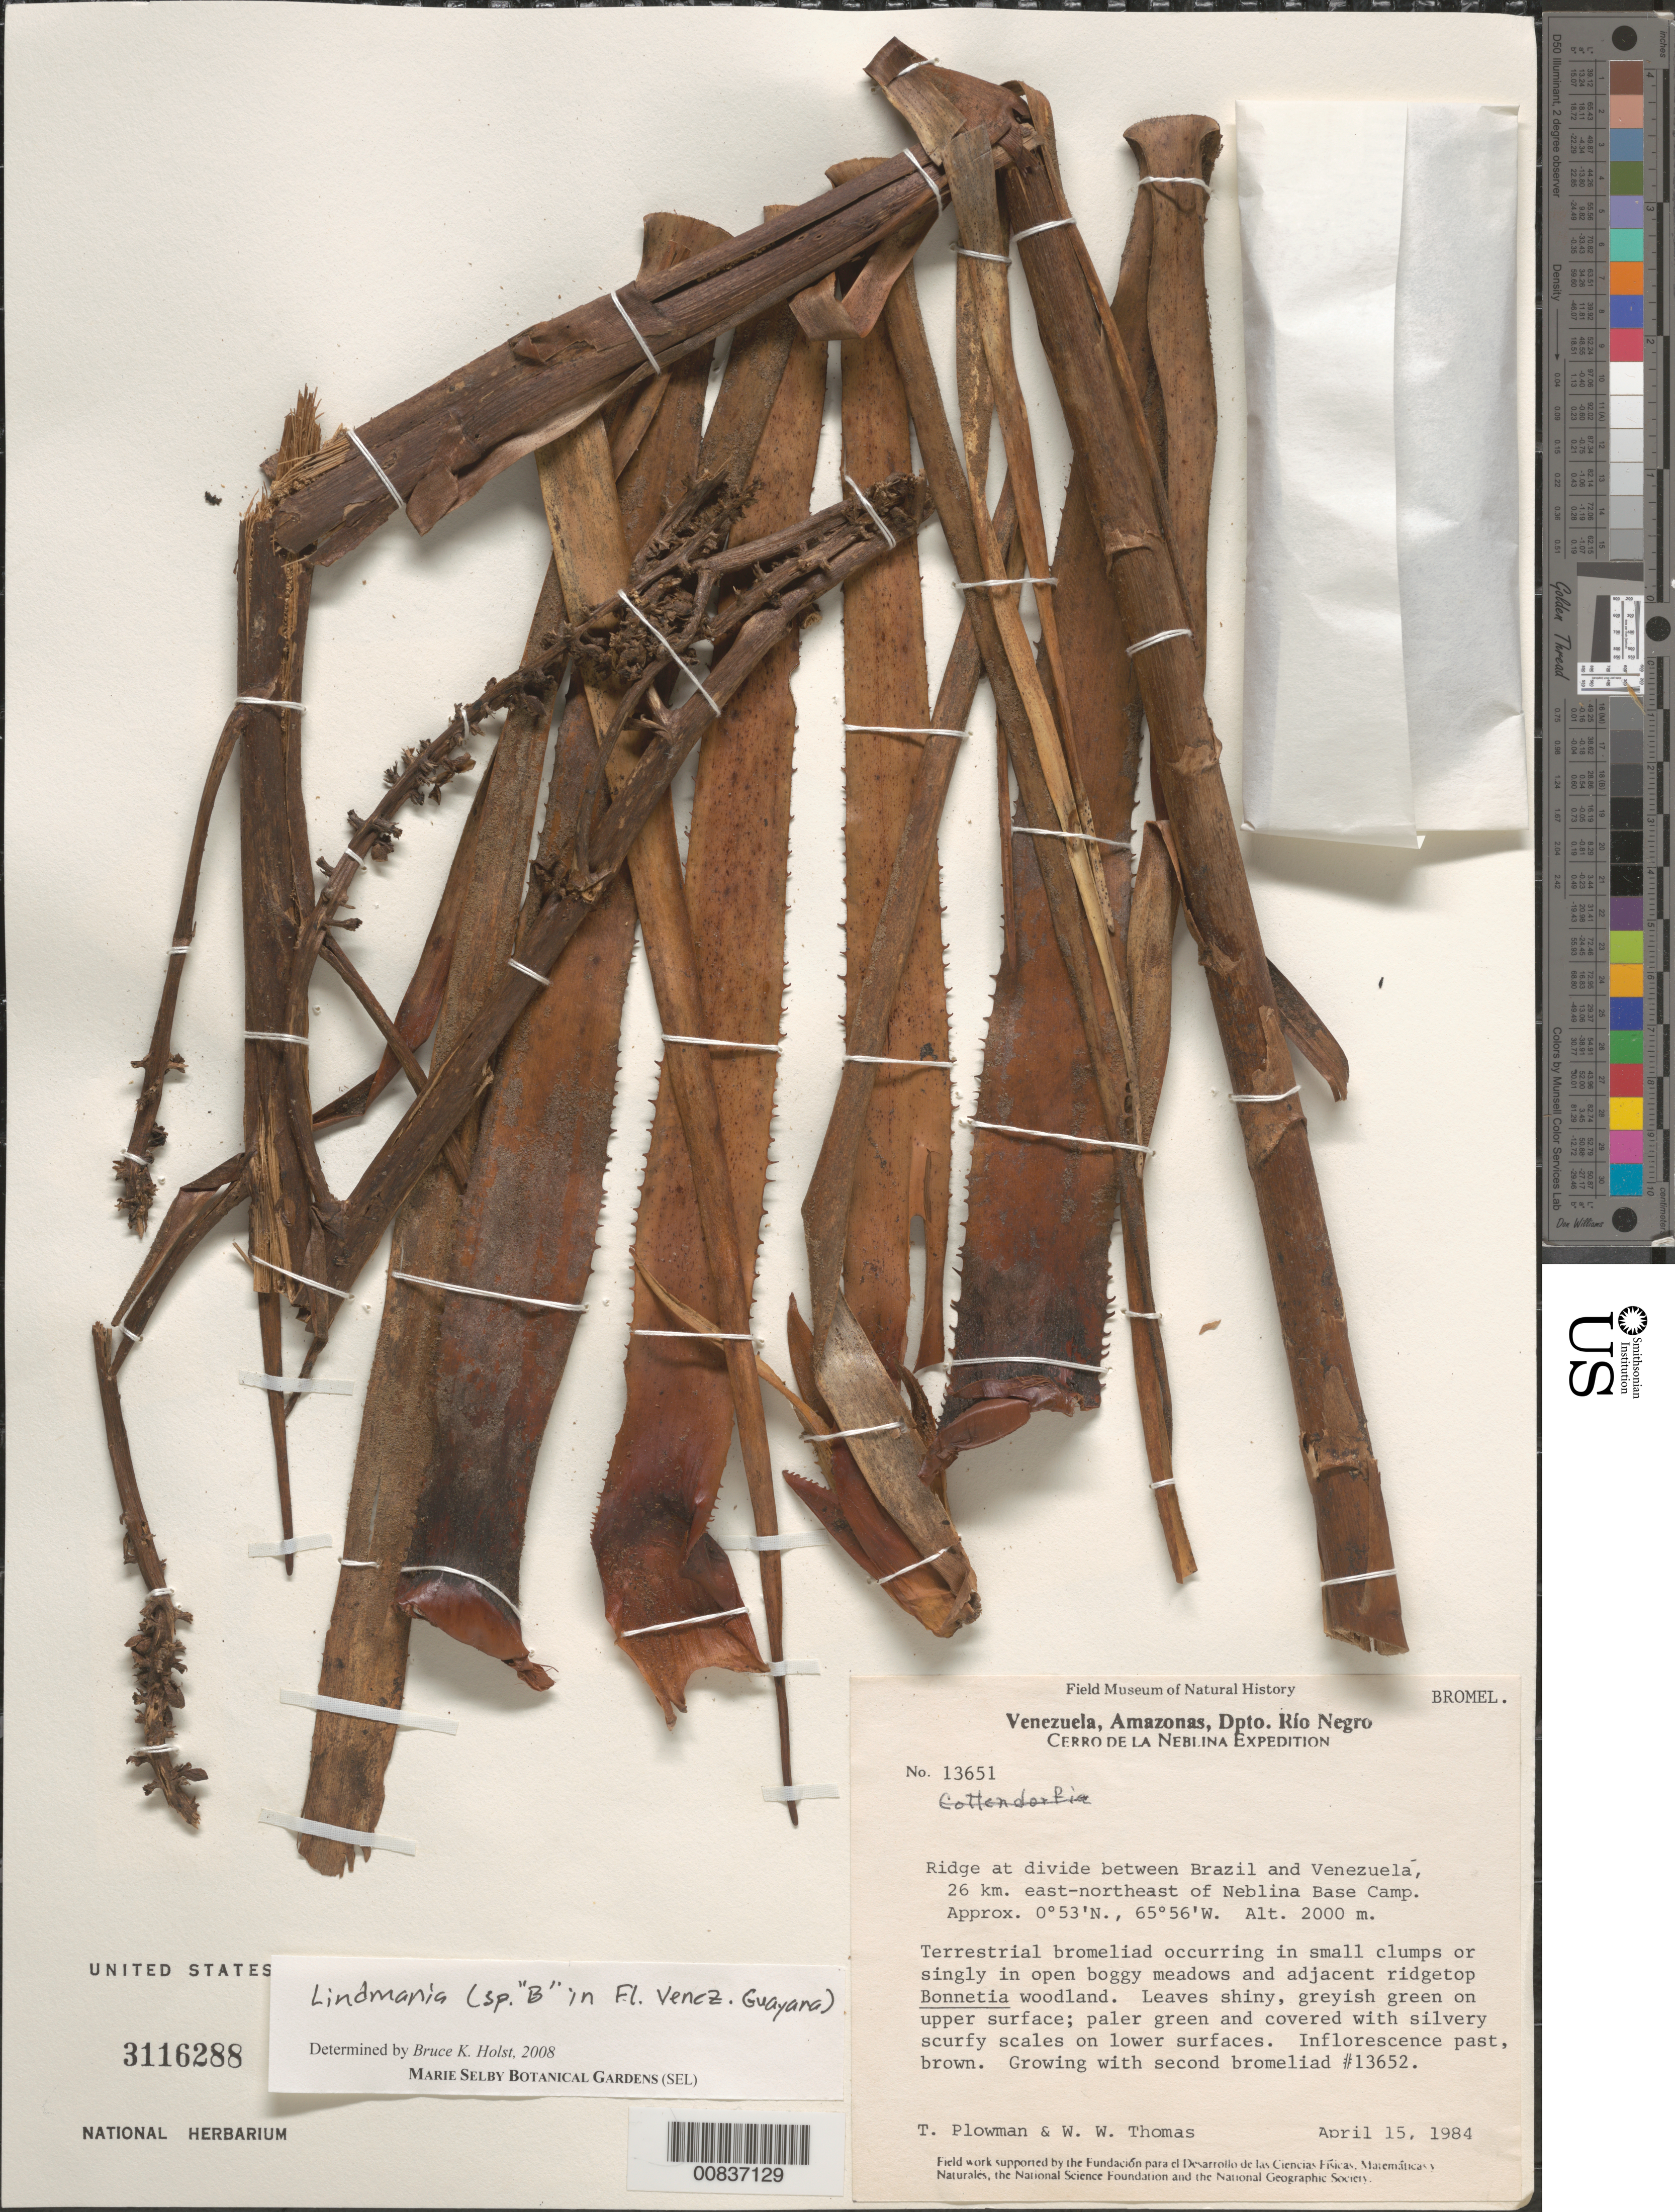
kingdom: Plantae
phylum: Tracheophyta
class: Liliopsida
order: Poales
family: Bromeliaceae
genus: Lindmania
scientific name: Lindmania sp.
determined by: Holst, Bruce K.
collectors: T. Plowman & W. W. Thomas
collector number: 13651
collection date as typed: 15-Apr-84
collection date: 1984-04-15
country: Venezuela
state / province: Amazonas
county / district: Río Negro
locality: Cerro de La Neblina, between Brazil and Venezuela, 26 km NE of Neblina Base Camp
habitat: Open boggy meadows and adjacent ridgetop Bonnetia woodland; ridge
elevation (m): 2000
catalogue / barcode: US 3116288